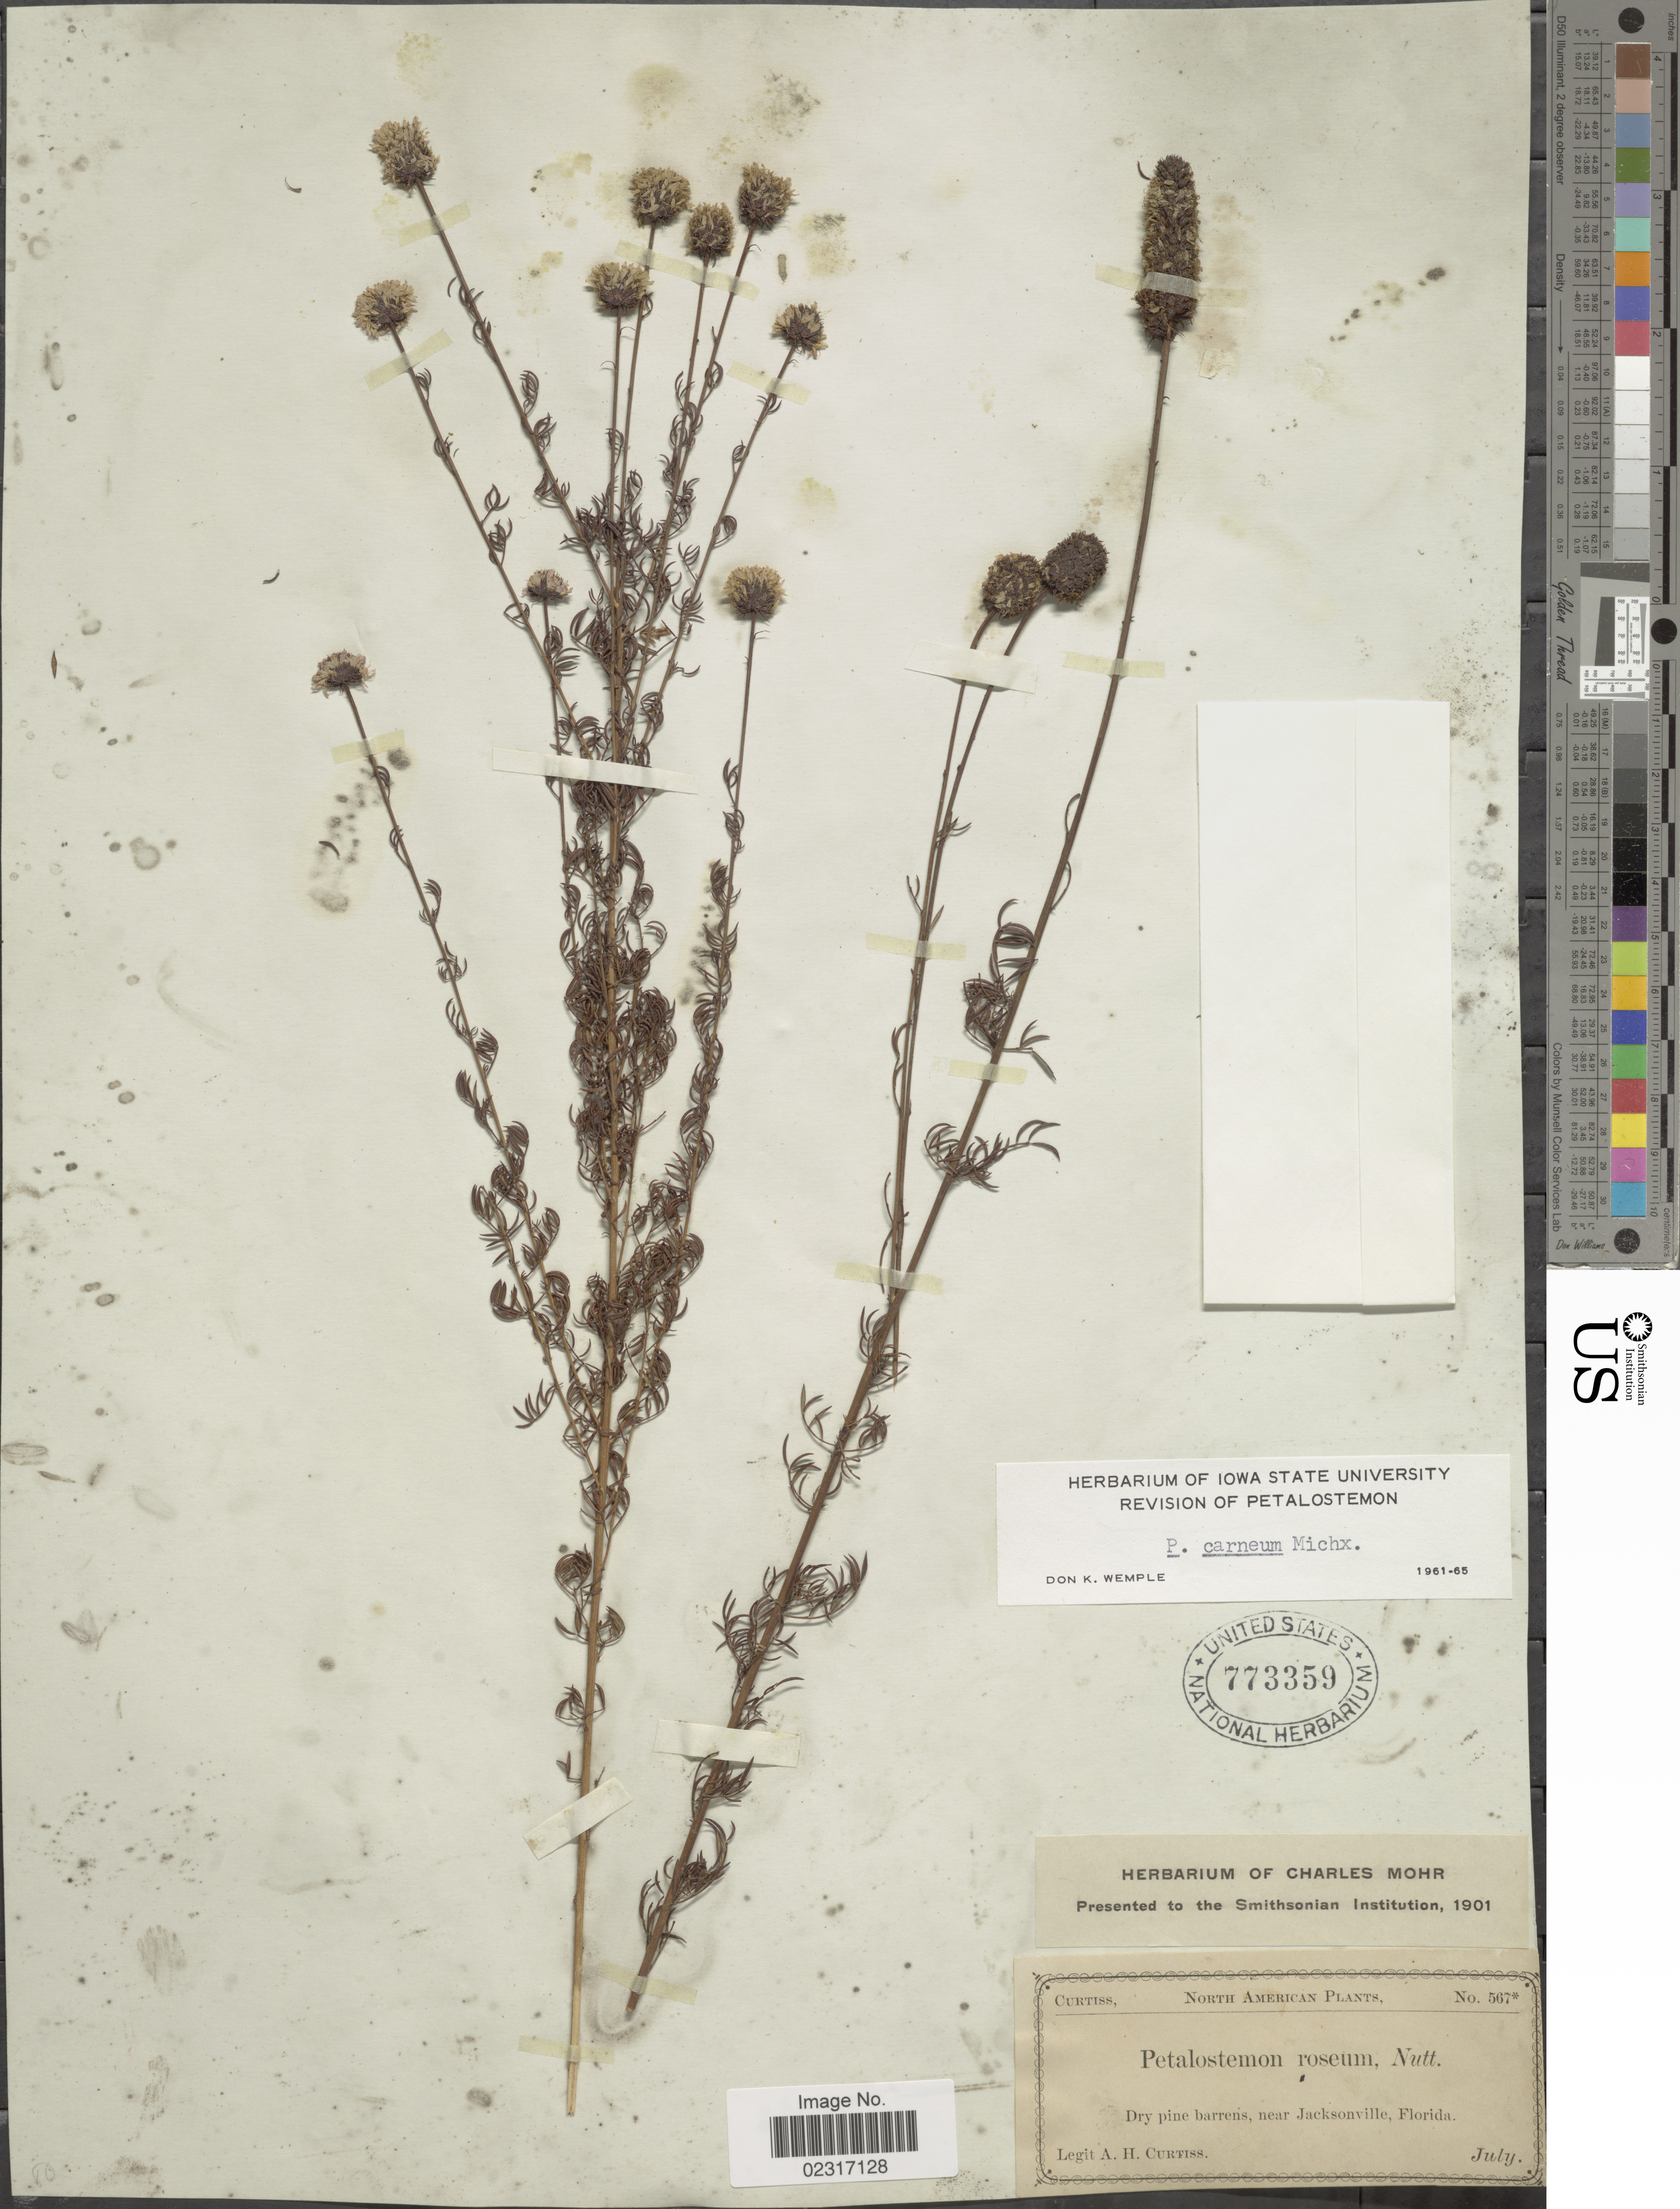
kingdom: Plantae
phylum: Tracheophyta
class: Magnoliopsida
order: Fabales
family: Fabaceae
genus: Dalea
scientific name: Dalea carnea var. carnea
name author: (Michx.) Poir.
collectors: A. H. Curtiss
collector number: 567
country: United States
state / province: Florida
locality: Near Jacksonville.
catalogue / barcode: US 773359